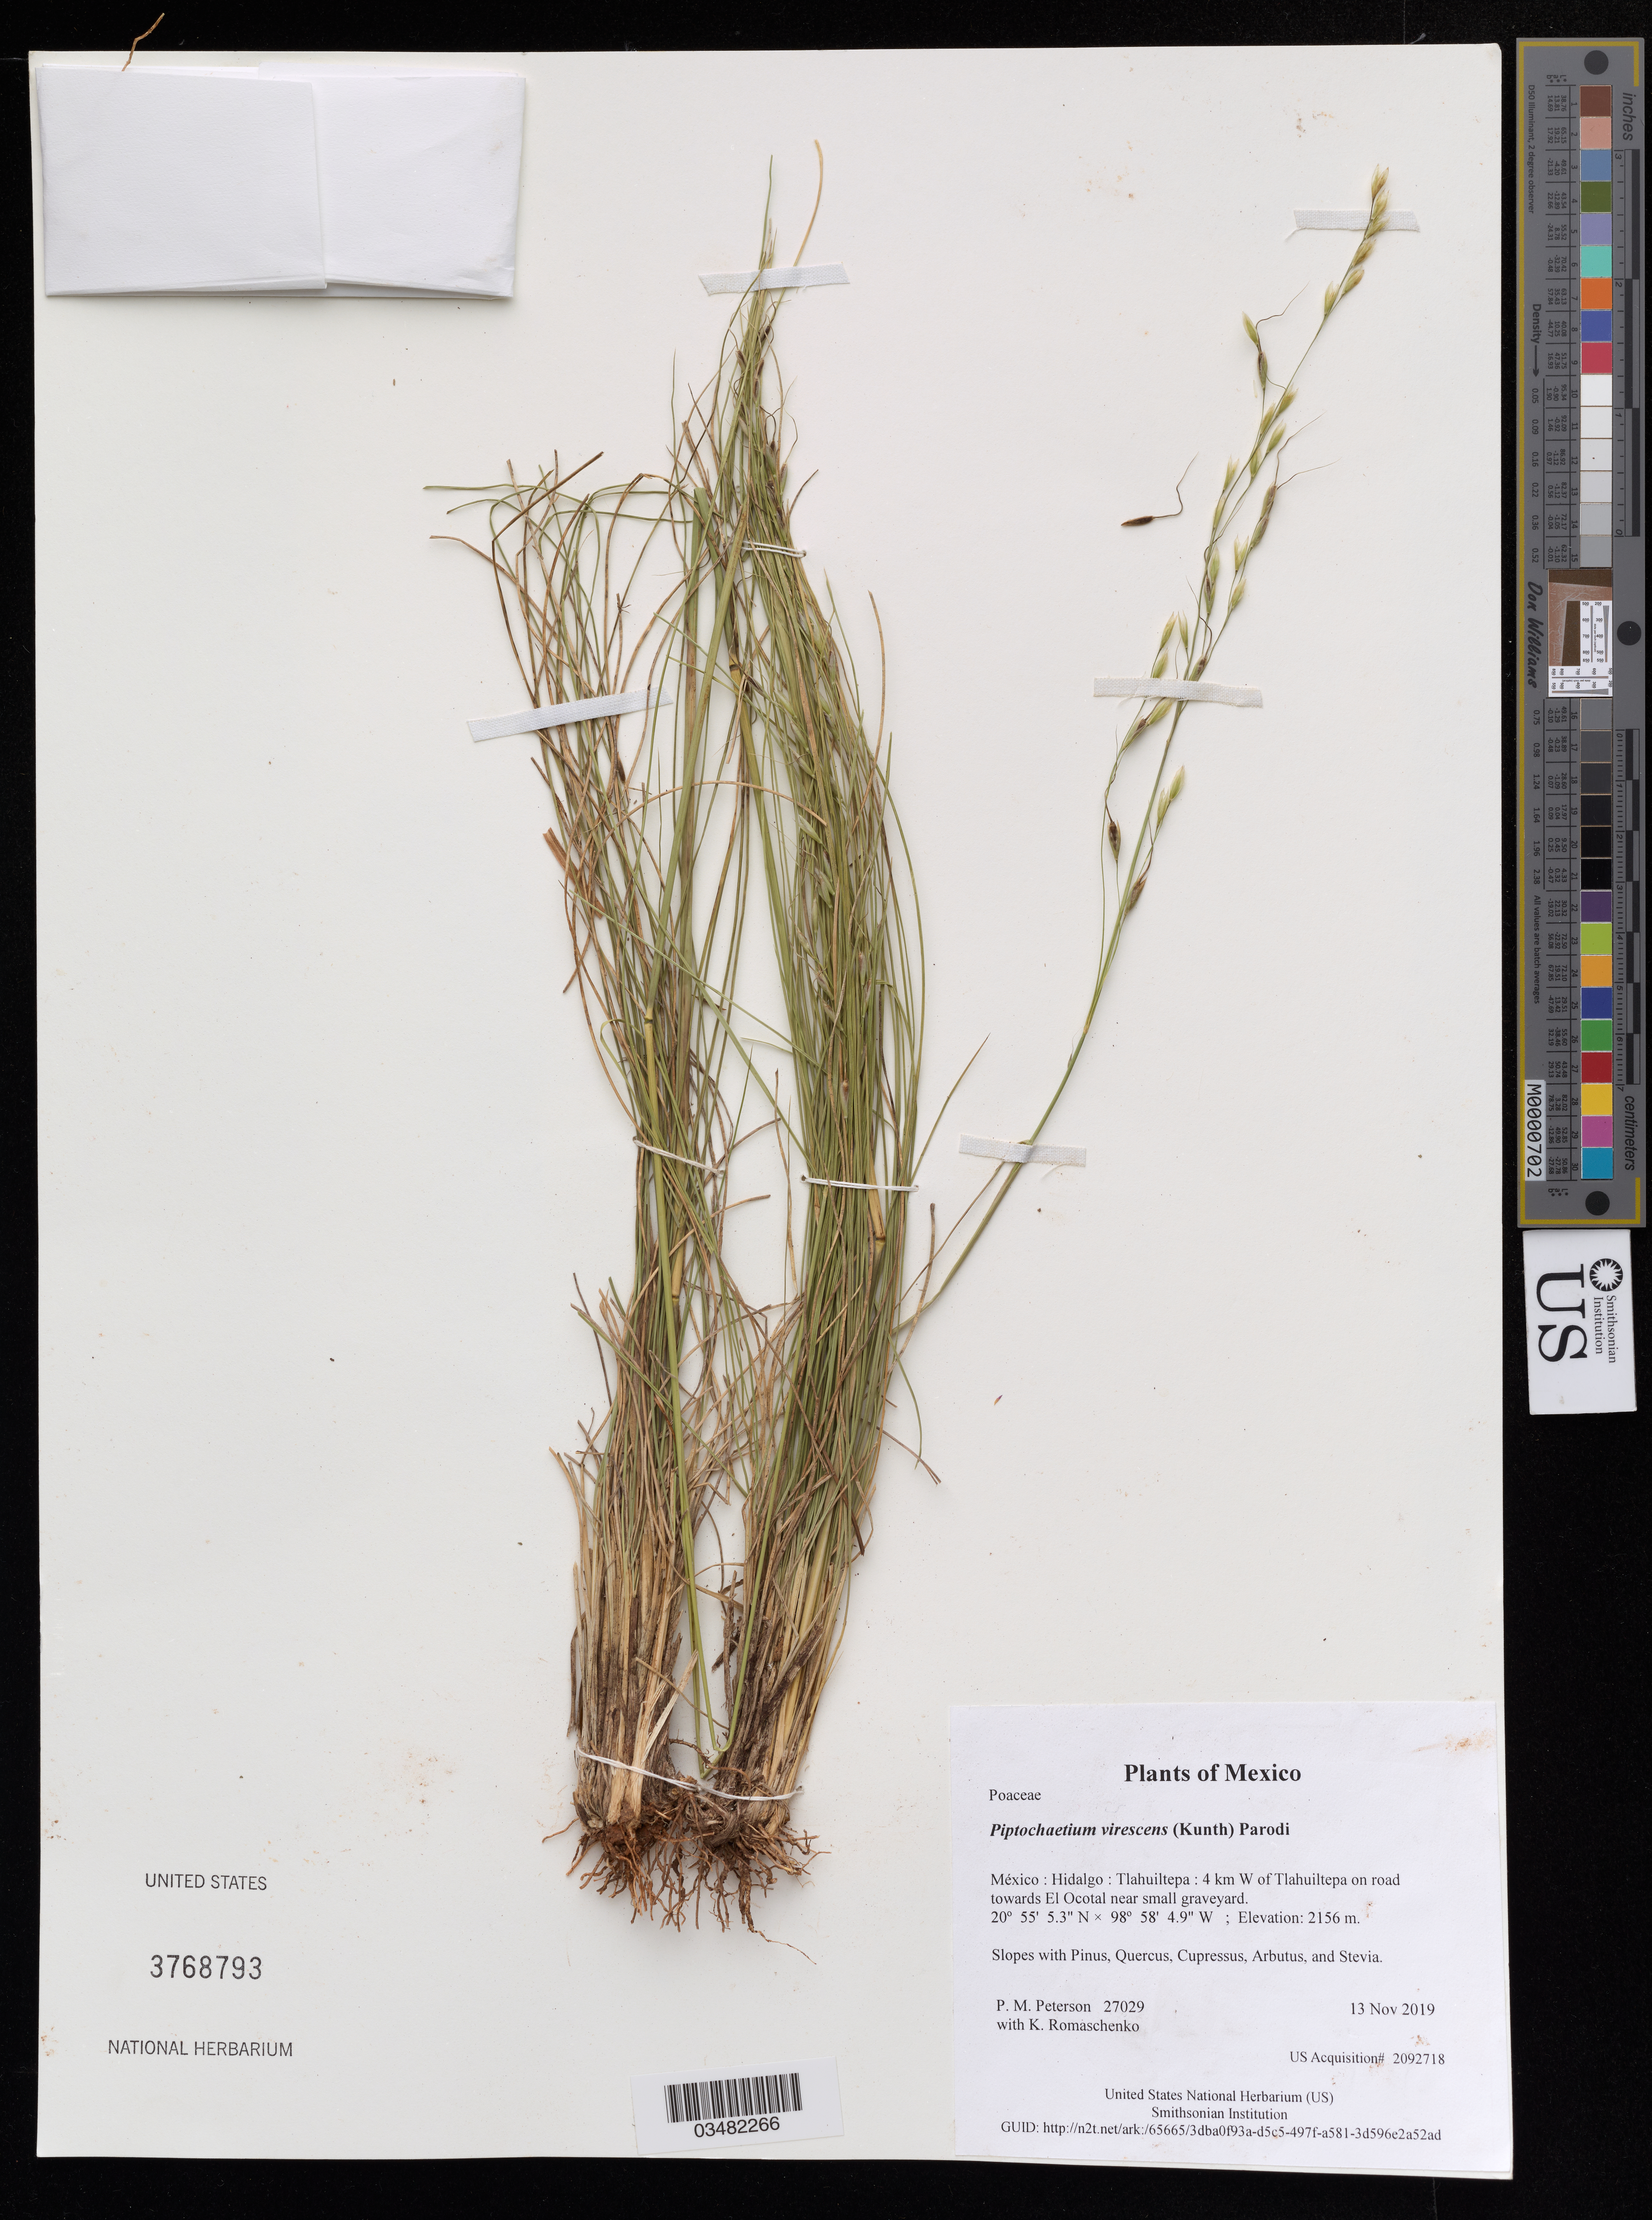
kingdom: Plantae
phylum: Tracheophyta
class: Liliopsida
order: Poales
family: Poaceae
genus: Piptochaetium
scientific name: Piptochaetium virescens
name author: (Kunth) Parodi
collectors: P. M. Peterson & K. Romaschenko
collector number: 27029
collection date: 2019-11-13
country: México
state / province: Hidalgo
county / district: Tlahuiltepa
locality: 4 km W of Tlahuiltepa on road towards El Ocotal near small graveyard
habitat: Slopes with Pinus, Quercus, Cupressus, Arbutus, and Stevia.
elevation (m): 2156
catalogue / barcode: US 3768793